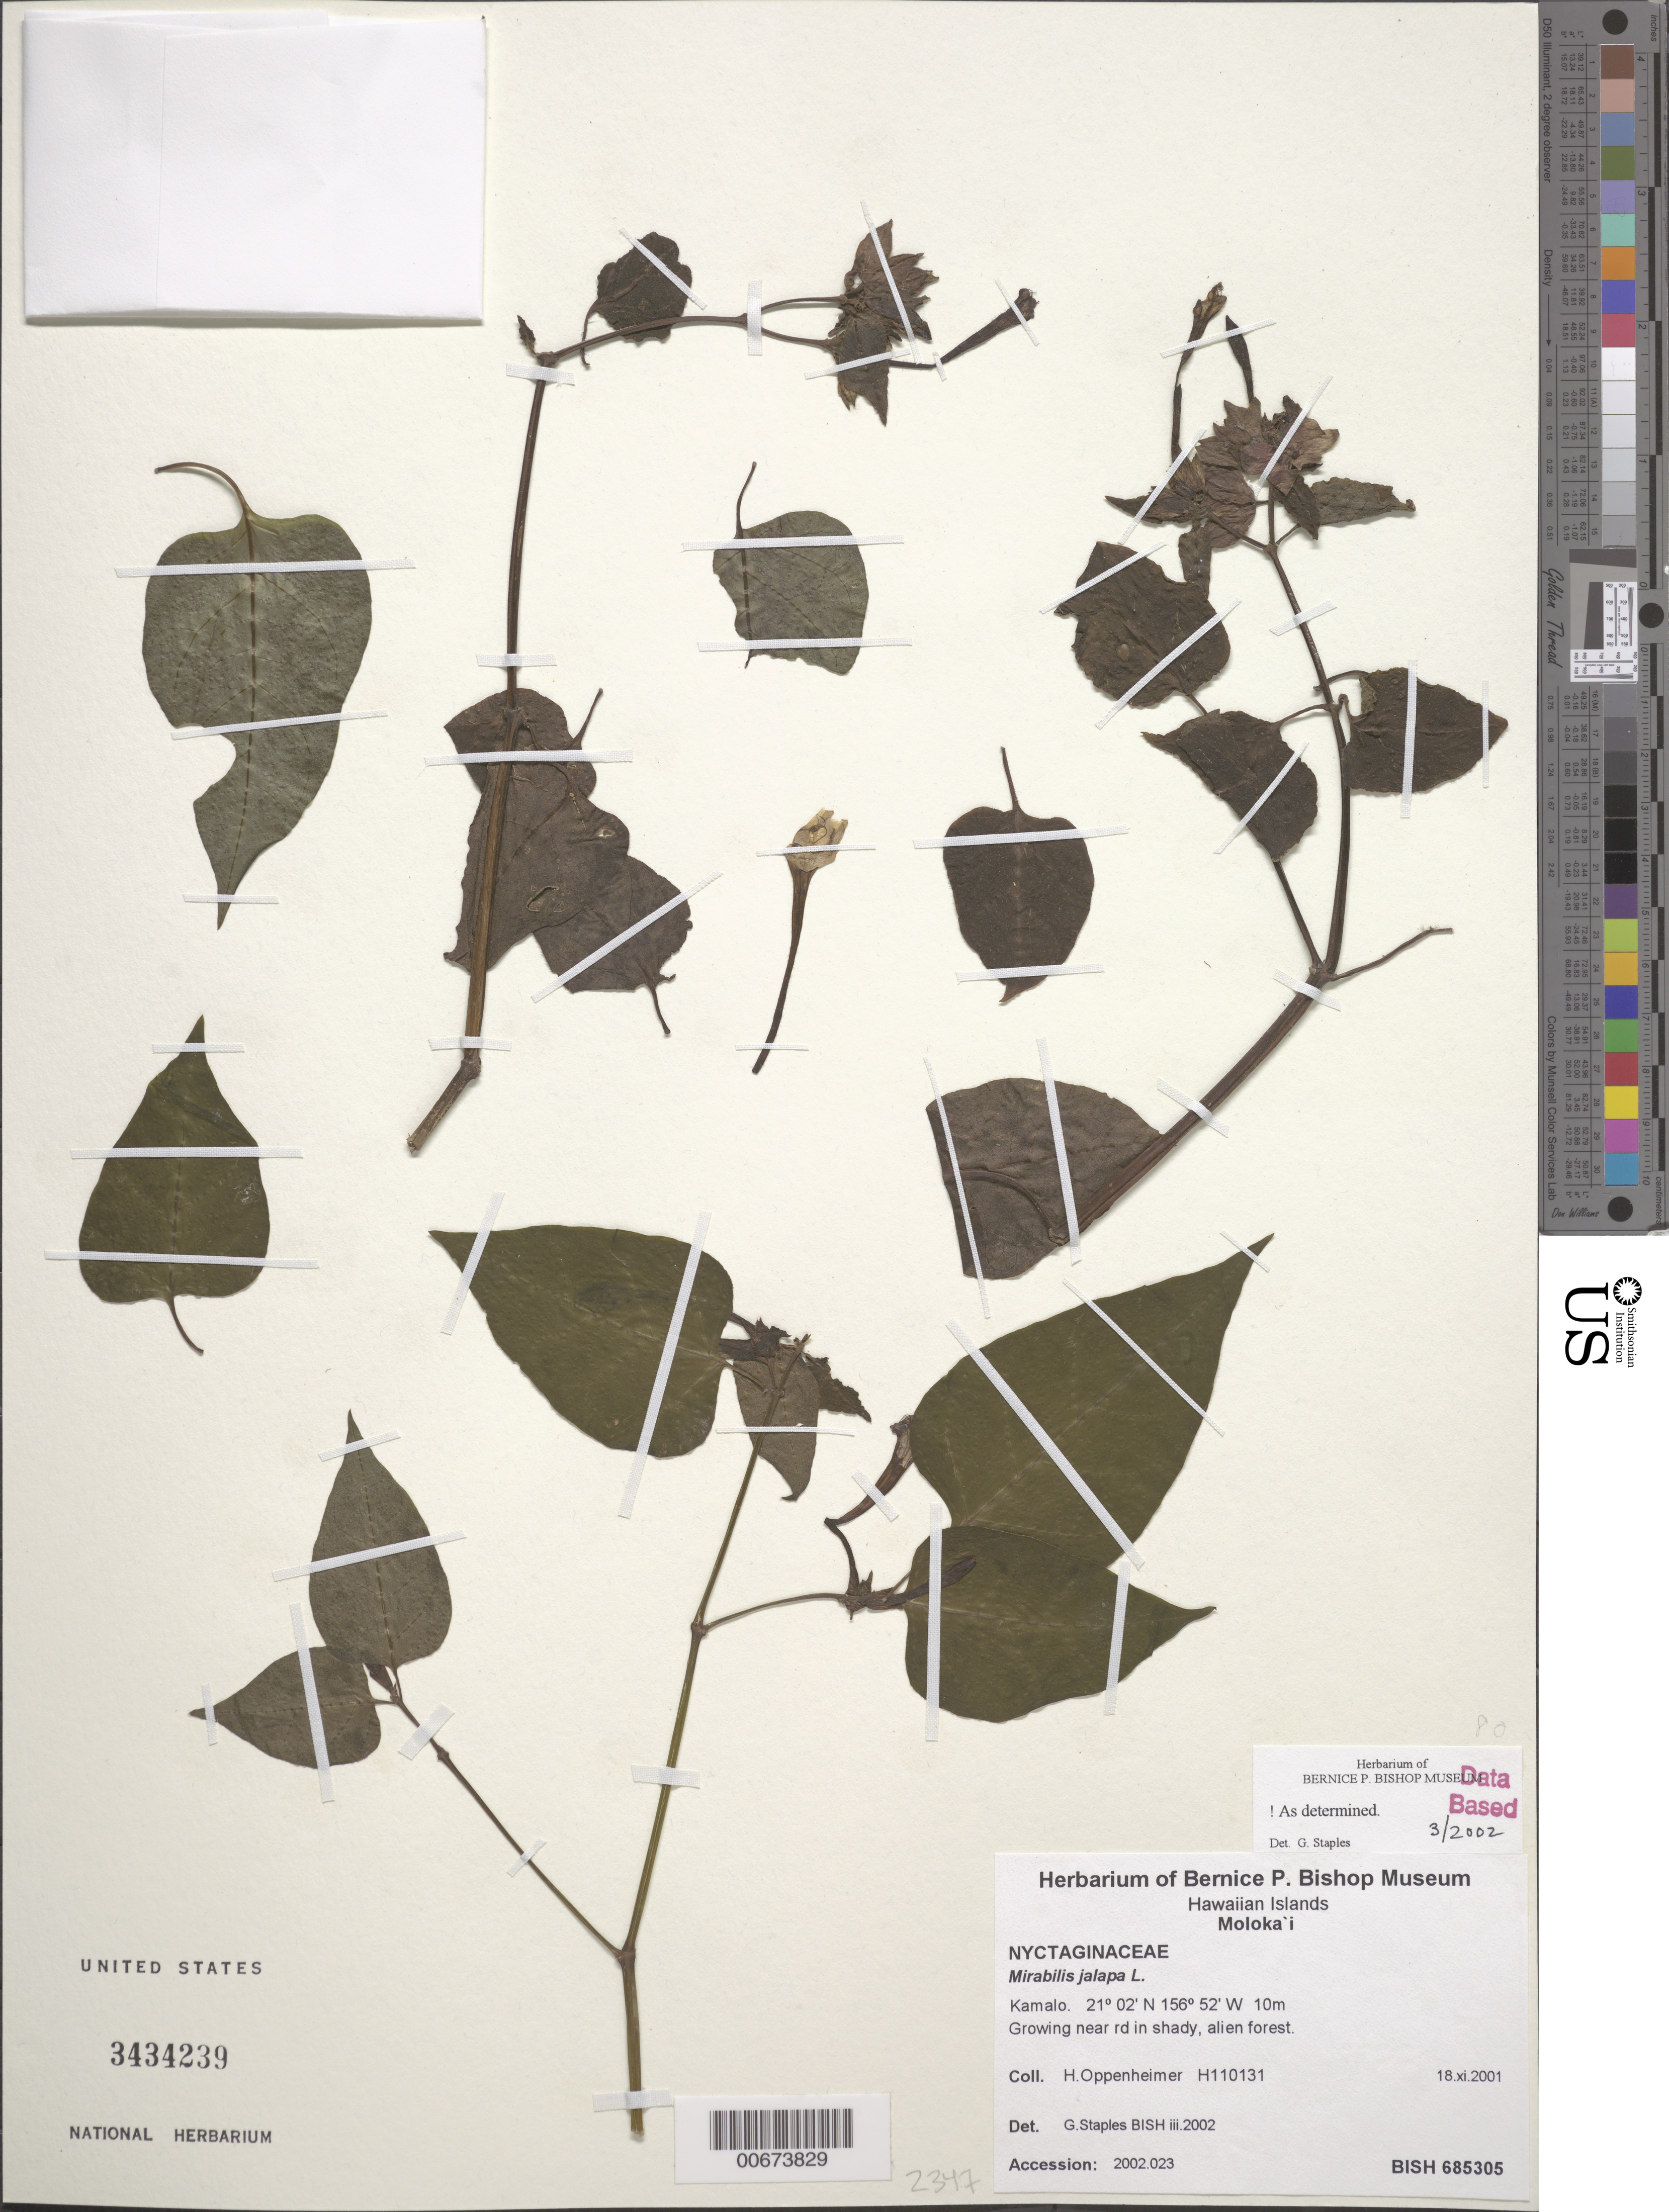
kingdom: Plantae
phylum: Tracheophyta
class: Magnoliopsida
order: Caryophyllales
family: Nyctaginaceae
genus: Mirabilis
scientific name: Mirabilis jalapa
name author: L.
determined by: Staples, G. W.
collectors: H. L. Oppenheimer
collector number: H110131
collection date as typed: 18 Nov 2001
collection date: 2001-11-18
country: United States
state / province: Hawaii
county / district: Maui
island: Moloka'i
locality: Kamalo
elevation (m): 10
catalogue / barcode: US 3434239